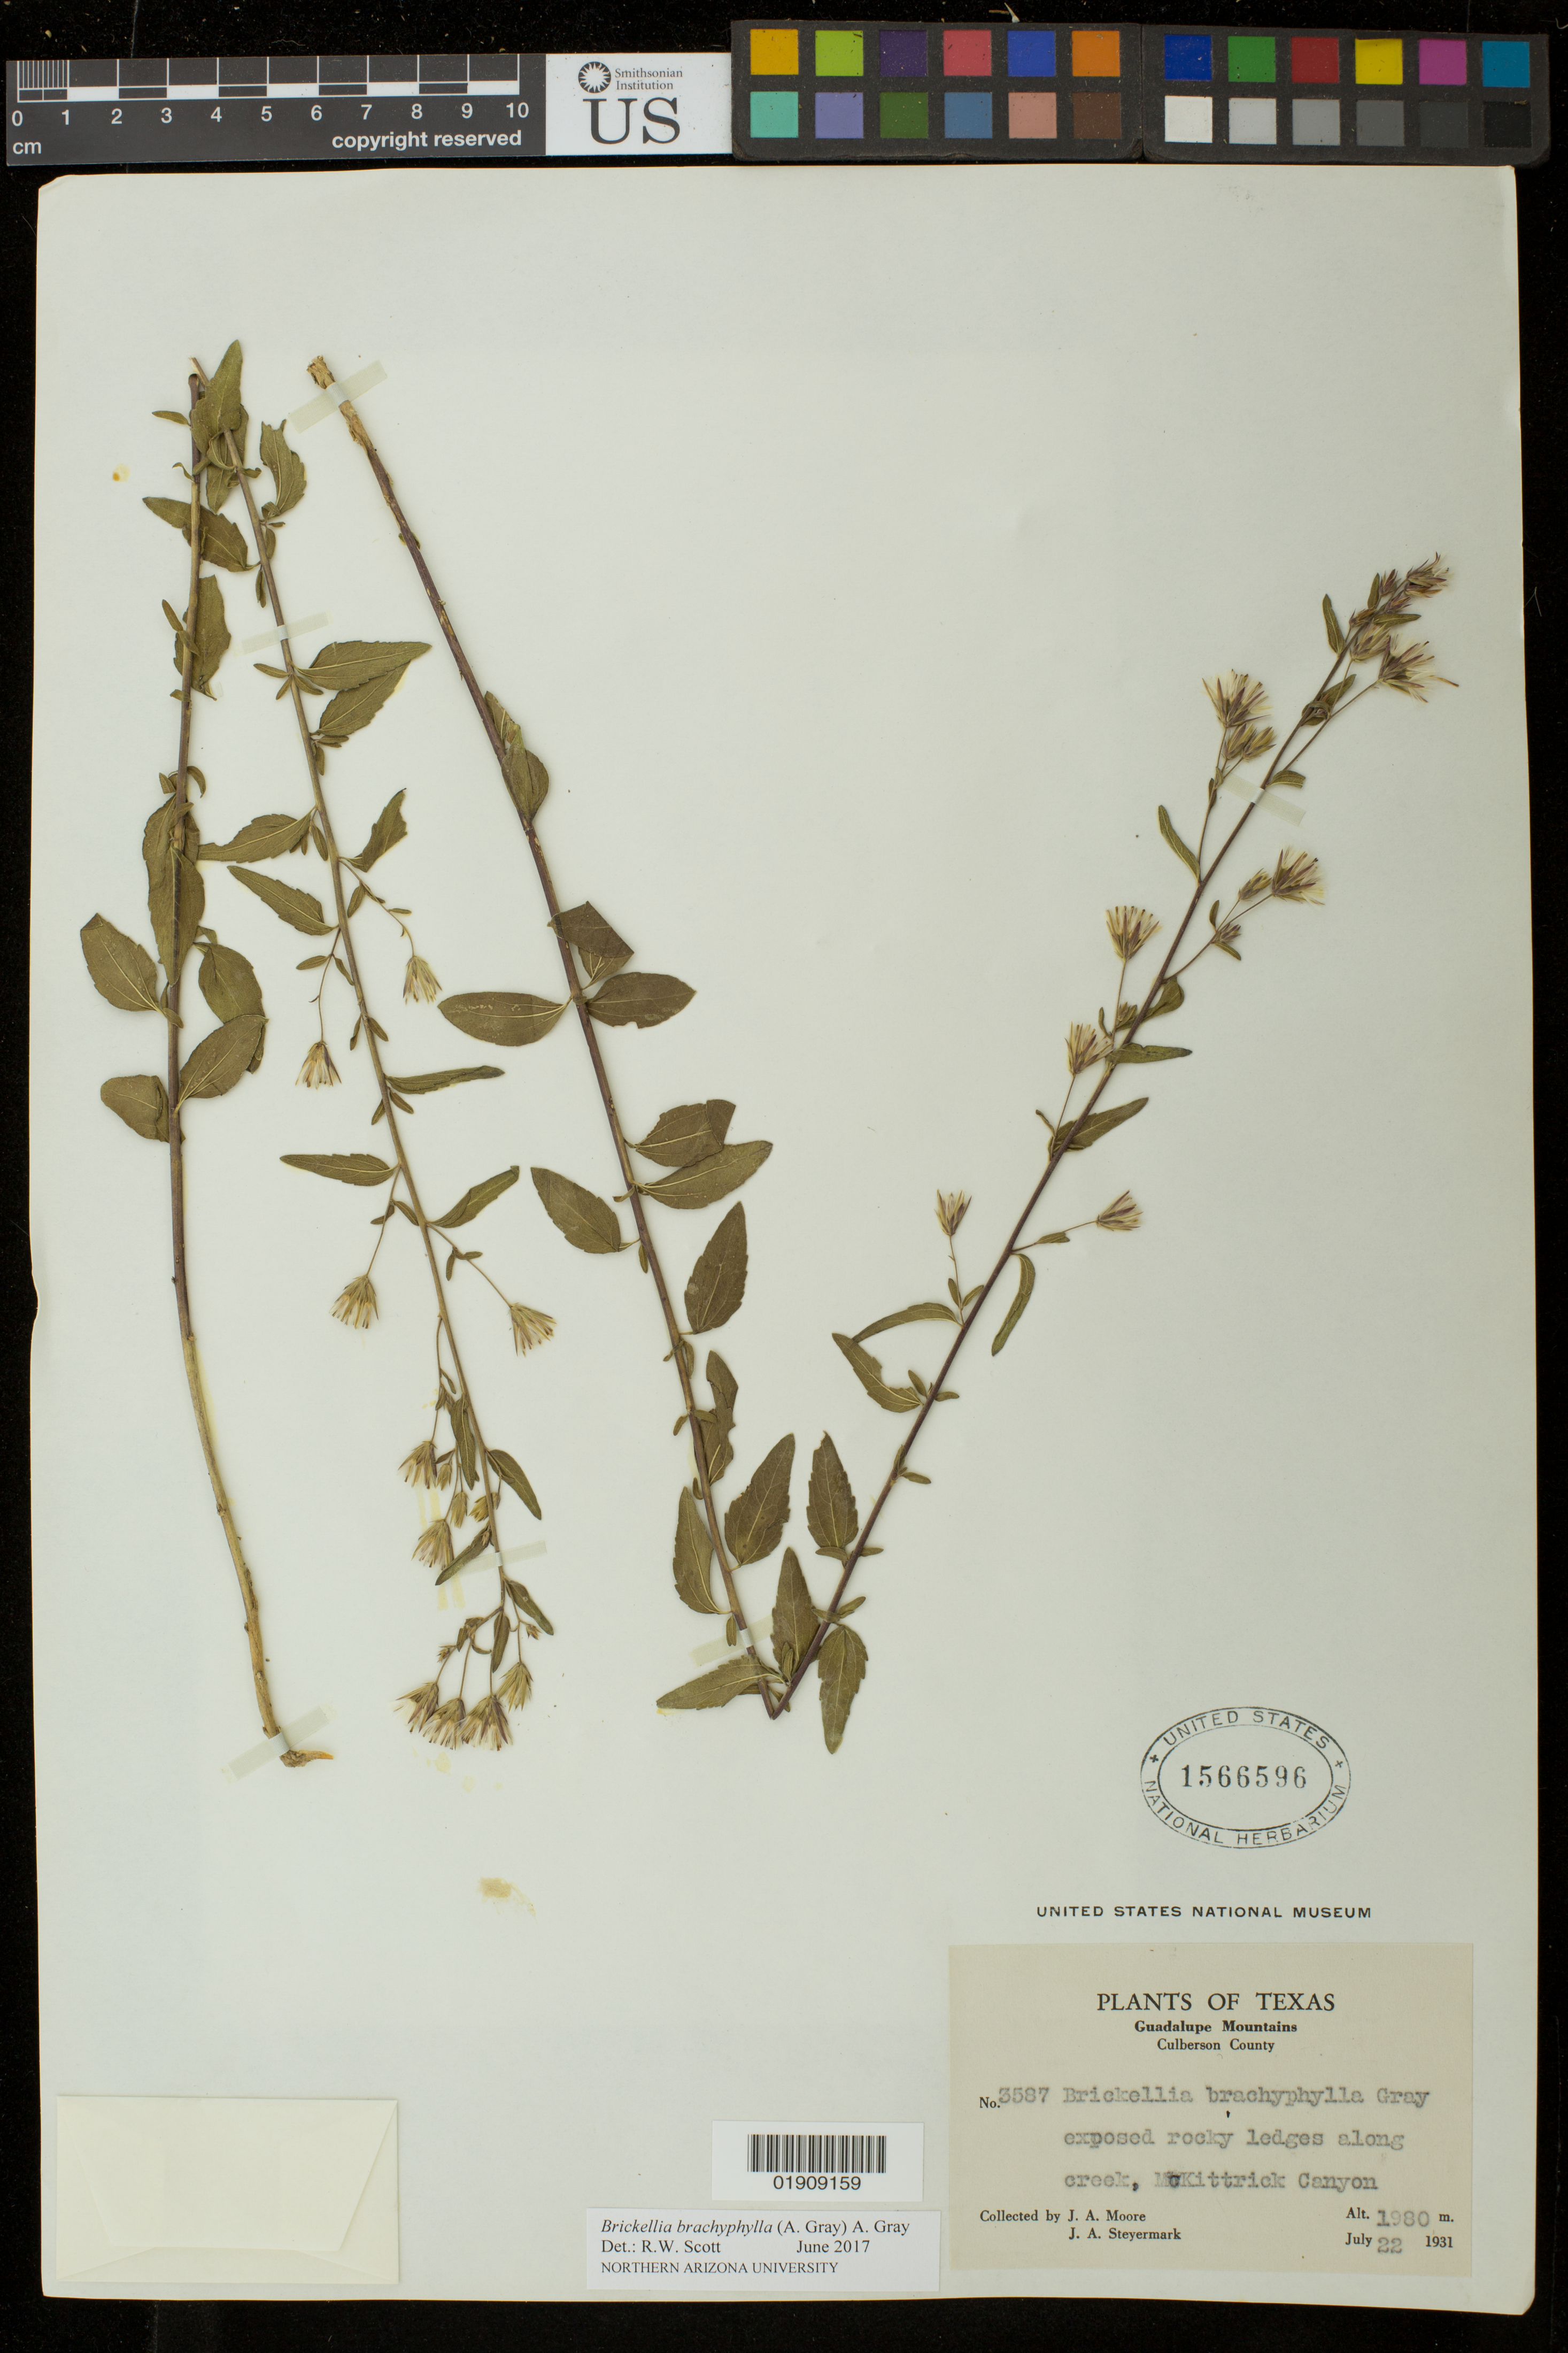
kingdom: Plantae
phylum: Tracheophyta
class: Magnoliopsida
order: Asterales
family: Asteraceae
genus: Brickellia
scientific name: Brickellia brachyphylla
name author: (A. Gray) A. Gray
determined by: Scott, Randall W., (ASC), Northern Arizona University (UNITED STATES)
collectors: J. Moore & J. Steyermark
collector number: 3587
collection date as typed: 22 Jul 1931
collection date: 1931-07-22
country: United States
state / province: Texas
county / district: Culberson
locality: Upper McKittrick canyon, guadelopue mtns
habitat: Exposed rocky ledges along creek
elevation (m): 604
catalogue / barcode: US 1566596